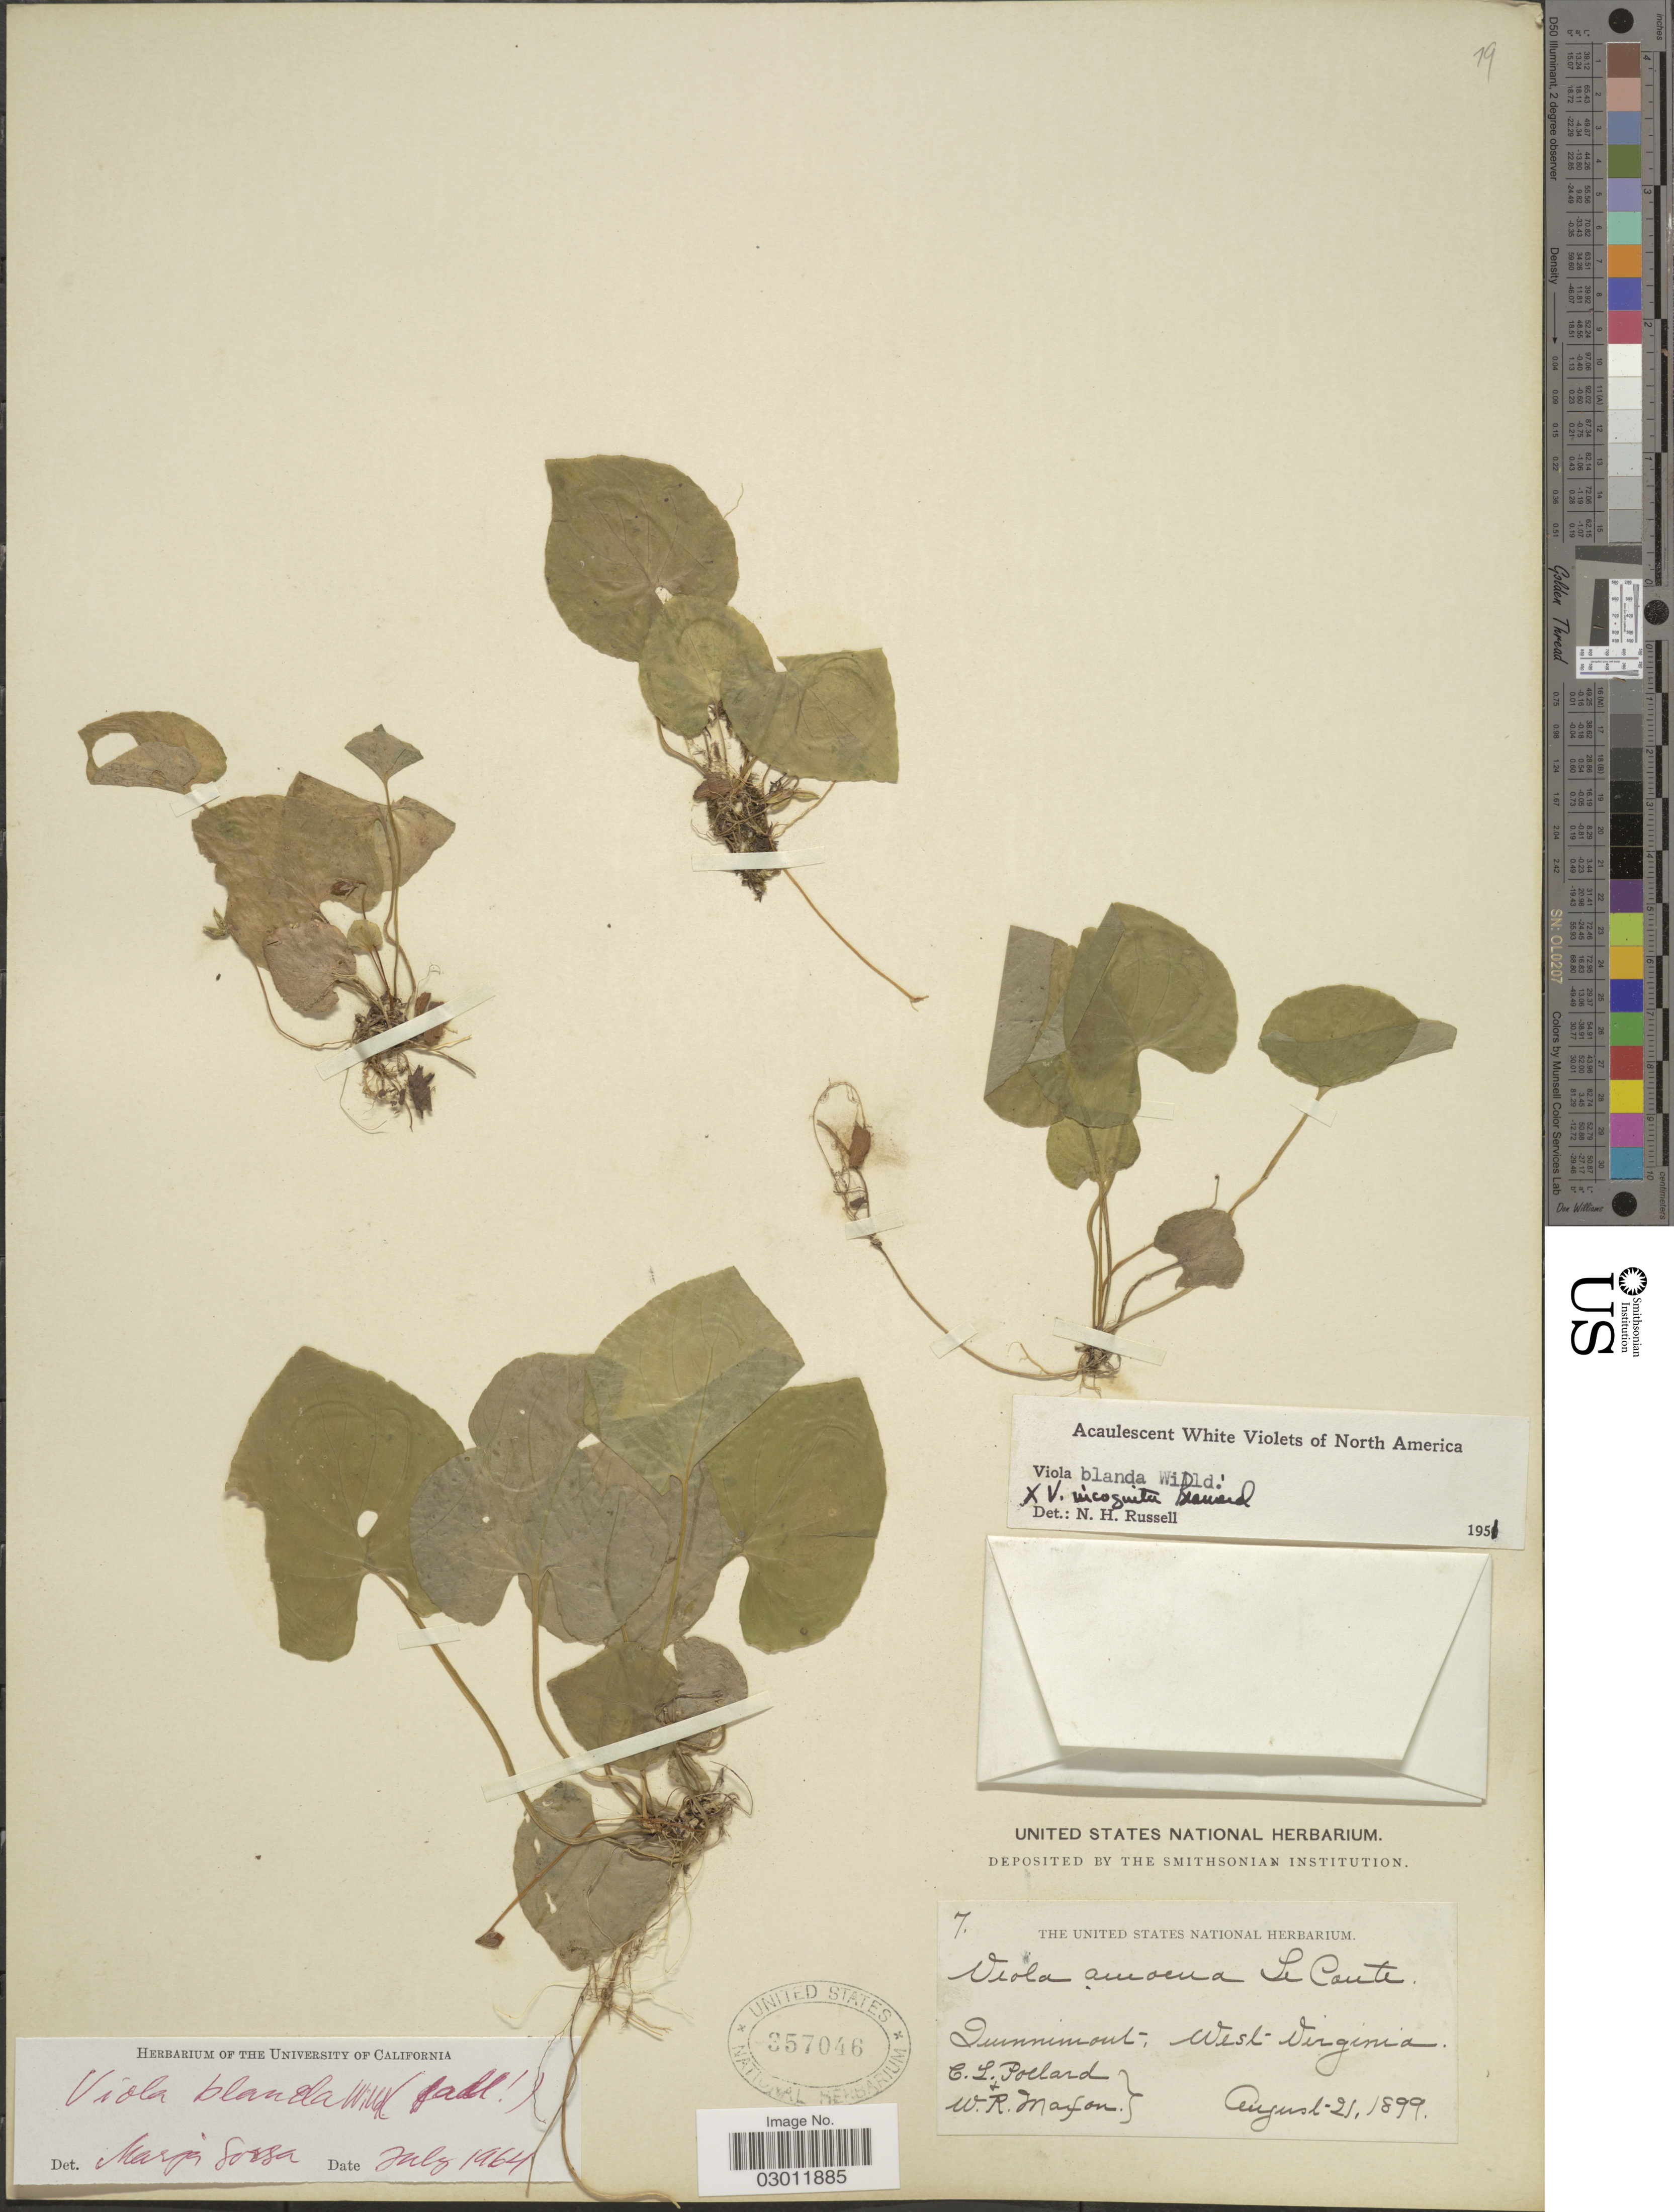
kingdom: Plantae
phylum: Tracheophyta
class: Magnoliopsida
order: Malpighiales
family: Violaceae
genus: Viola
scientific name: Viola blanda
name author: Willd.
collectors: C. L. Pollard & W. R. Maxon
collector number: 7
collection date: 1899-08-21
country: United States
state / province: West Virginia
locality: Quinnimont.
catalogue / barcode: US 357046